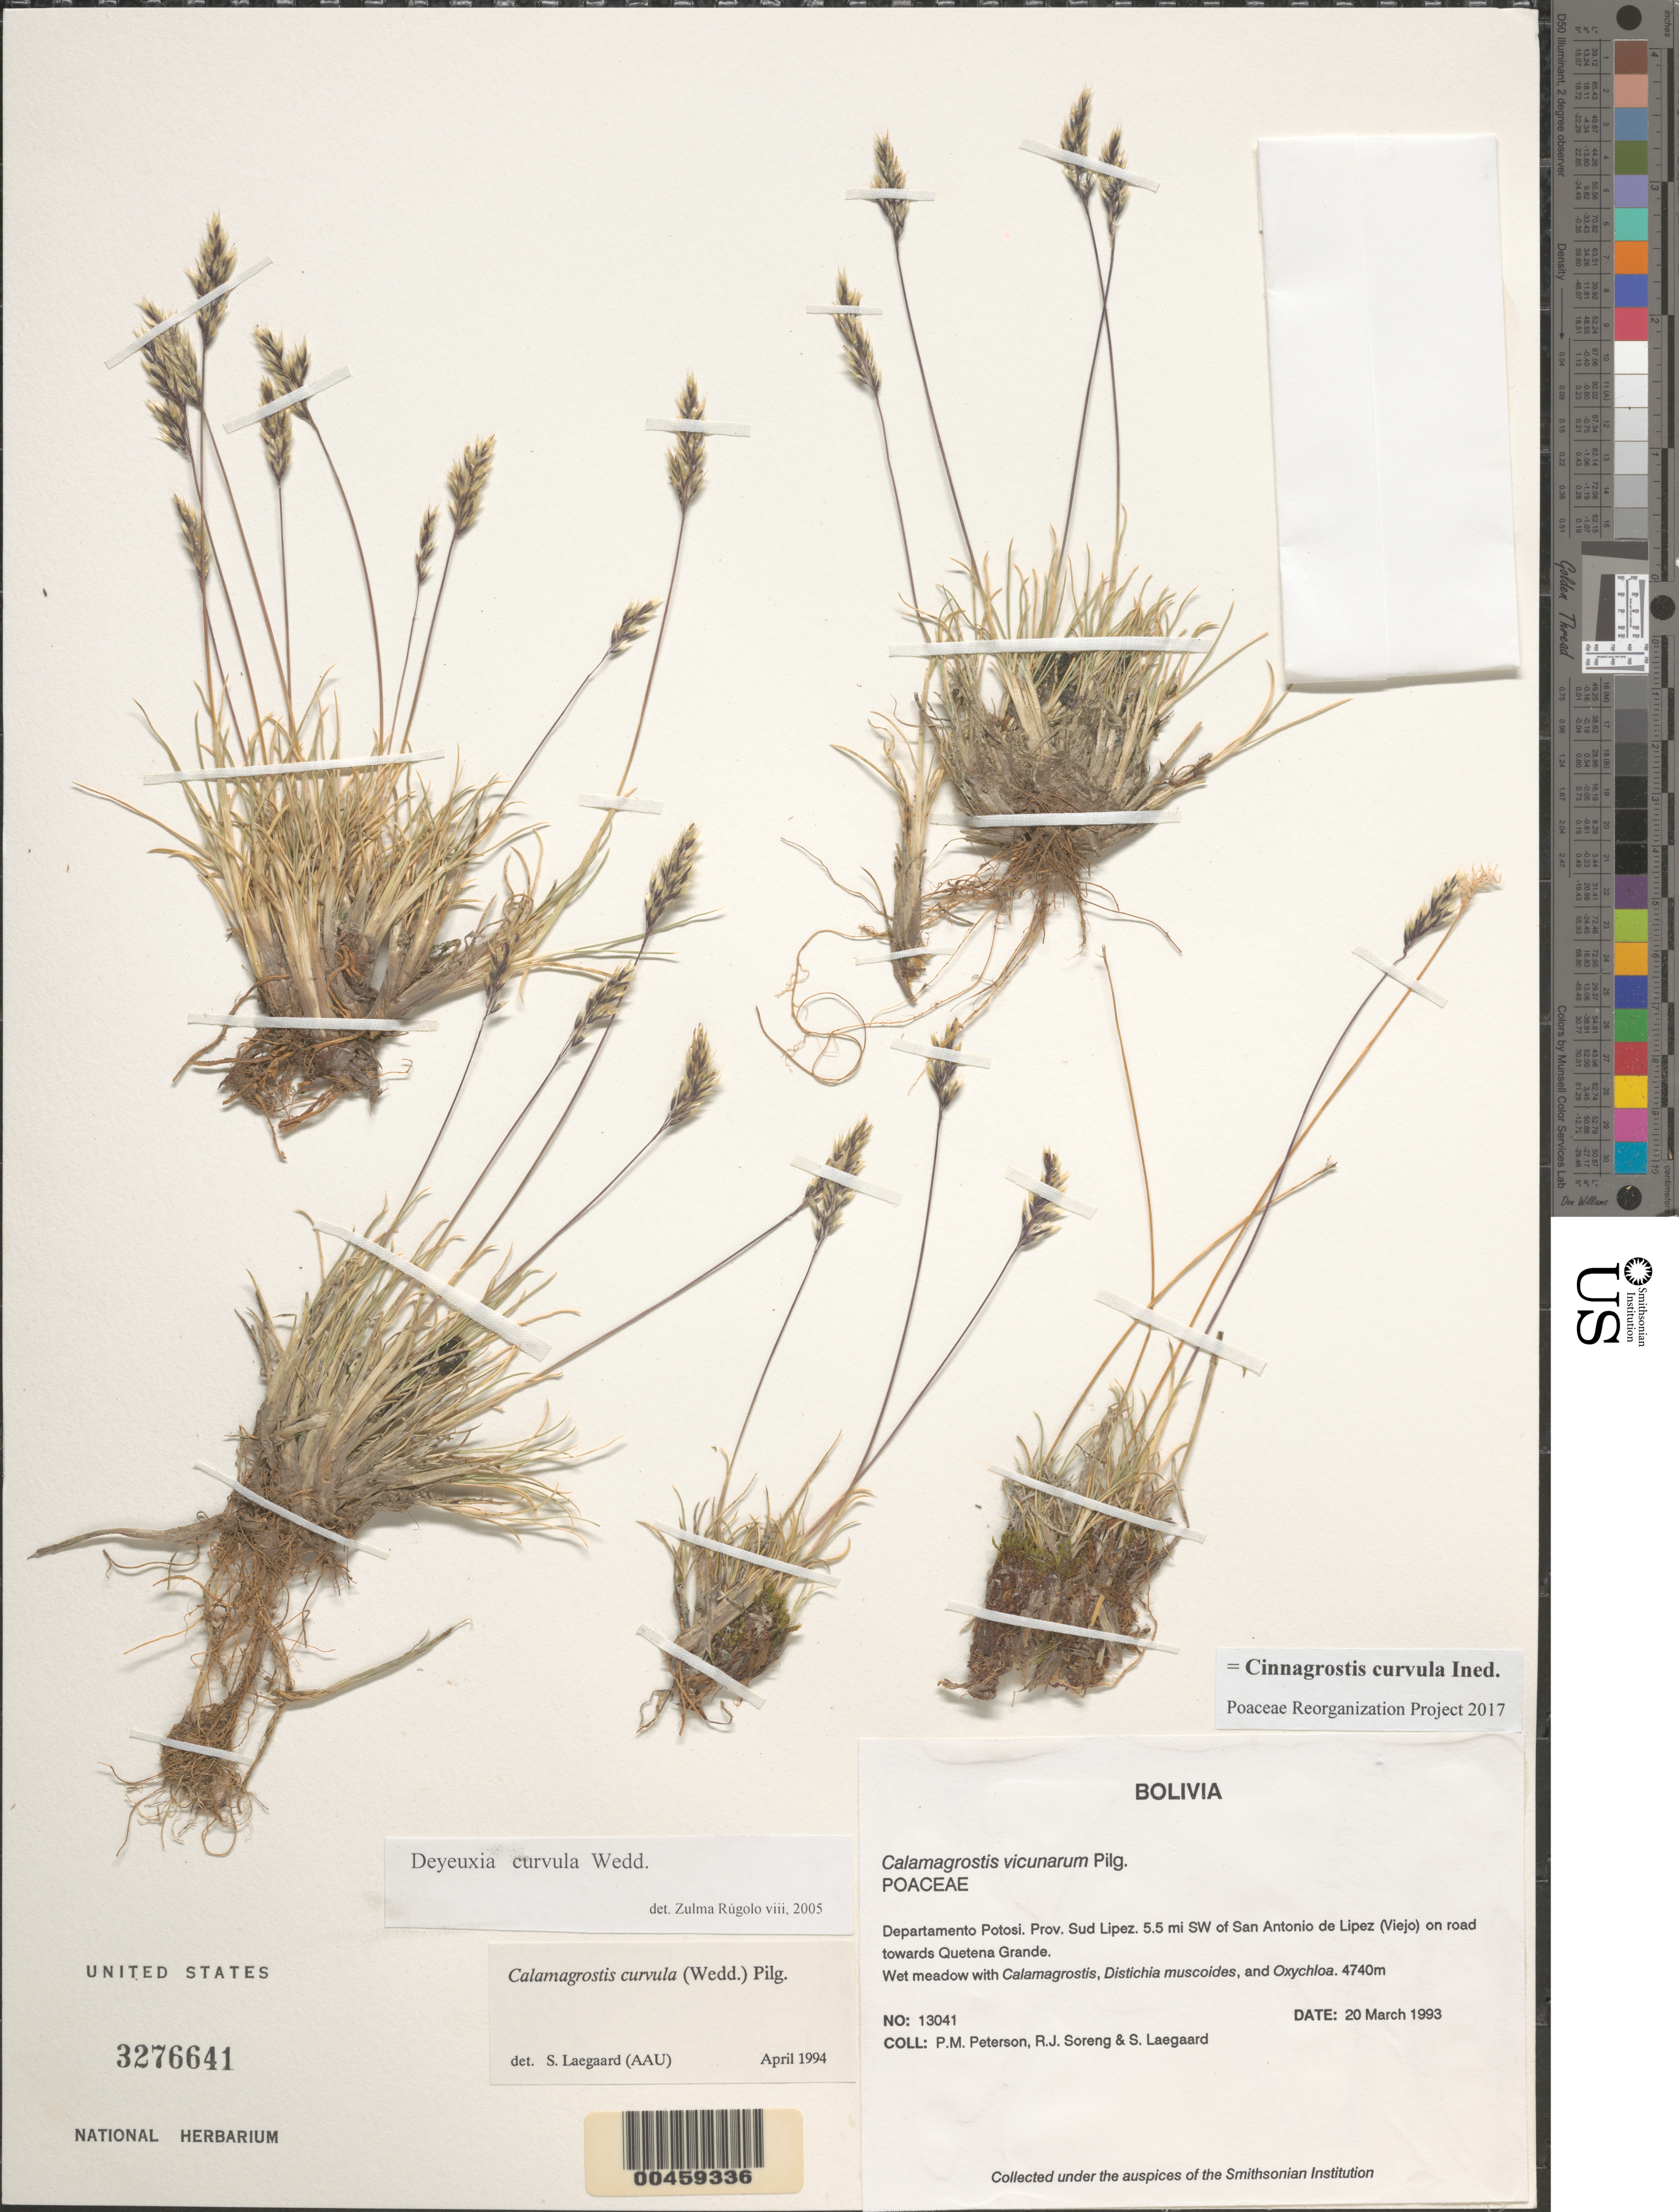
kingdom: Plantae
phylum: Tracheophyta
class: Liliopsida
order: Poales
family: Poaceae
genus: Cinnagrostis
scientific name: Cinnagrostis curvula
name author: (Wedd.) P.M. Peterson et al.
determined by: Poaceae Reorganization Project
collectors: P. M. Peterson, R. J. Soreng & S. Lægaard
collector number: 13041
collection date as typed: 20 Mar 1993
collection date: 1993-03-20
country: Bolivia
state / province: Potosí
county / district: Sud Lípez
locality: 5.5 mi SW of San Antonia de Lipez (Viejo) on road towards Quentena Grande.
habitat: Wet meadow with Calamagrostis, Distichia muscoides, and Oxychloa.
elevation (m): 4740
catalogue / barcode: US 3276641